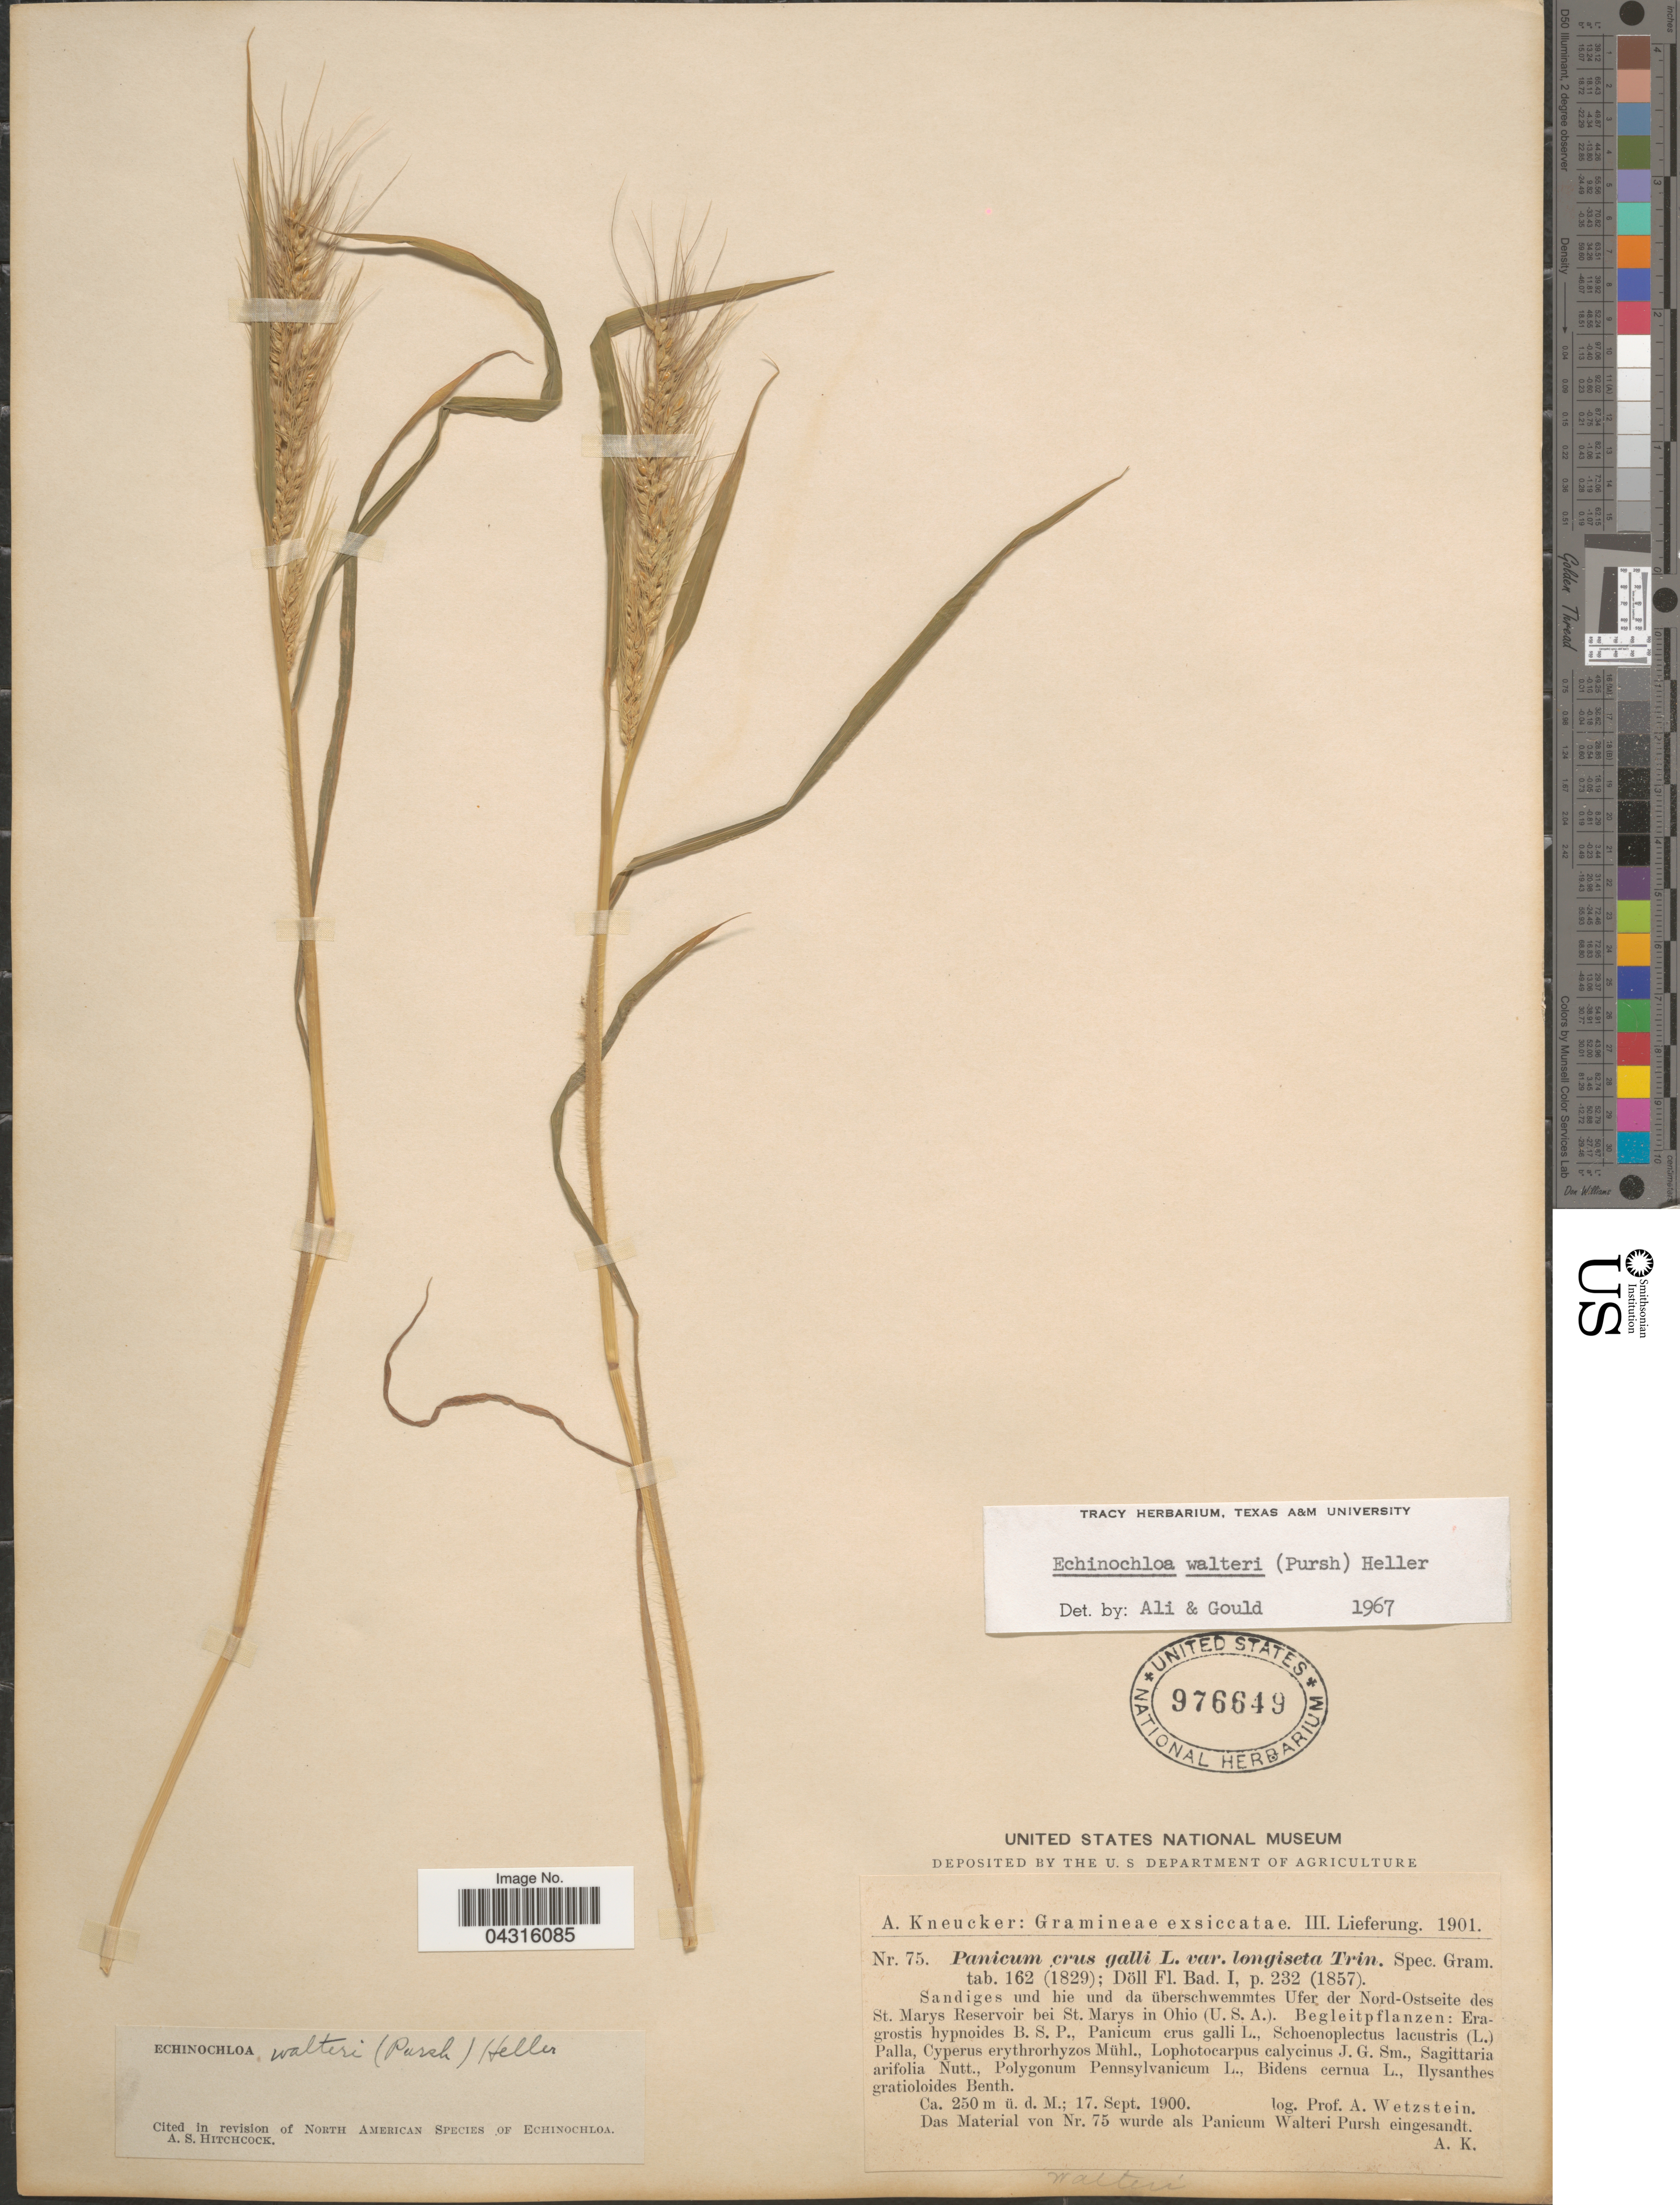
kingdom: Plantae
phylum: Tracheophyta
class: Liliopsida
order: Poales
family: Poaceae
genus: Echinochloa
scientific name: Echinochloa walteri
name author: (Pursh) A. Heller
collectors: A. Wetzstein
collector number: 75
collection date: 1900-09-17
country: United States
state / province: Ohio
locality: Sandiges und hie und da überschwemmtes Ufer der Nord-Ostseite des St. Marys Reservoir bei St. Marys.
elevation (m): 250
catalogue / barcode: US 976649